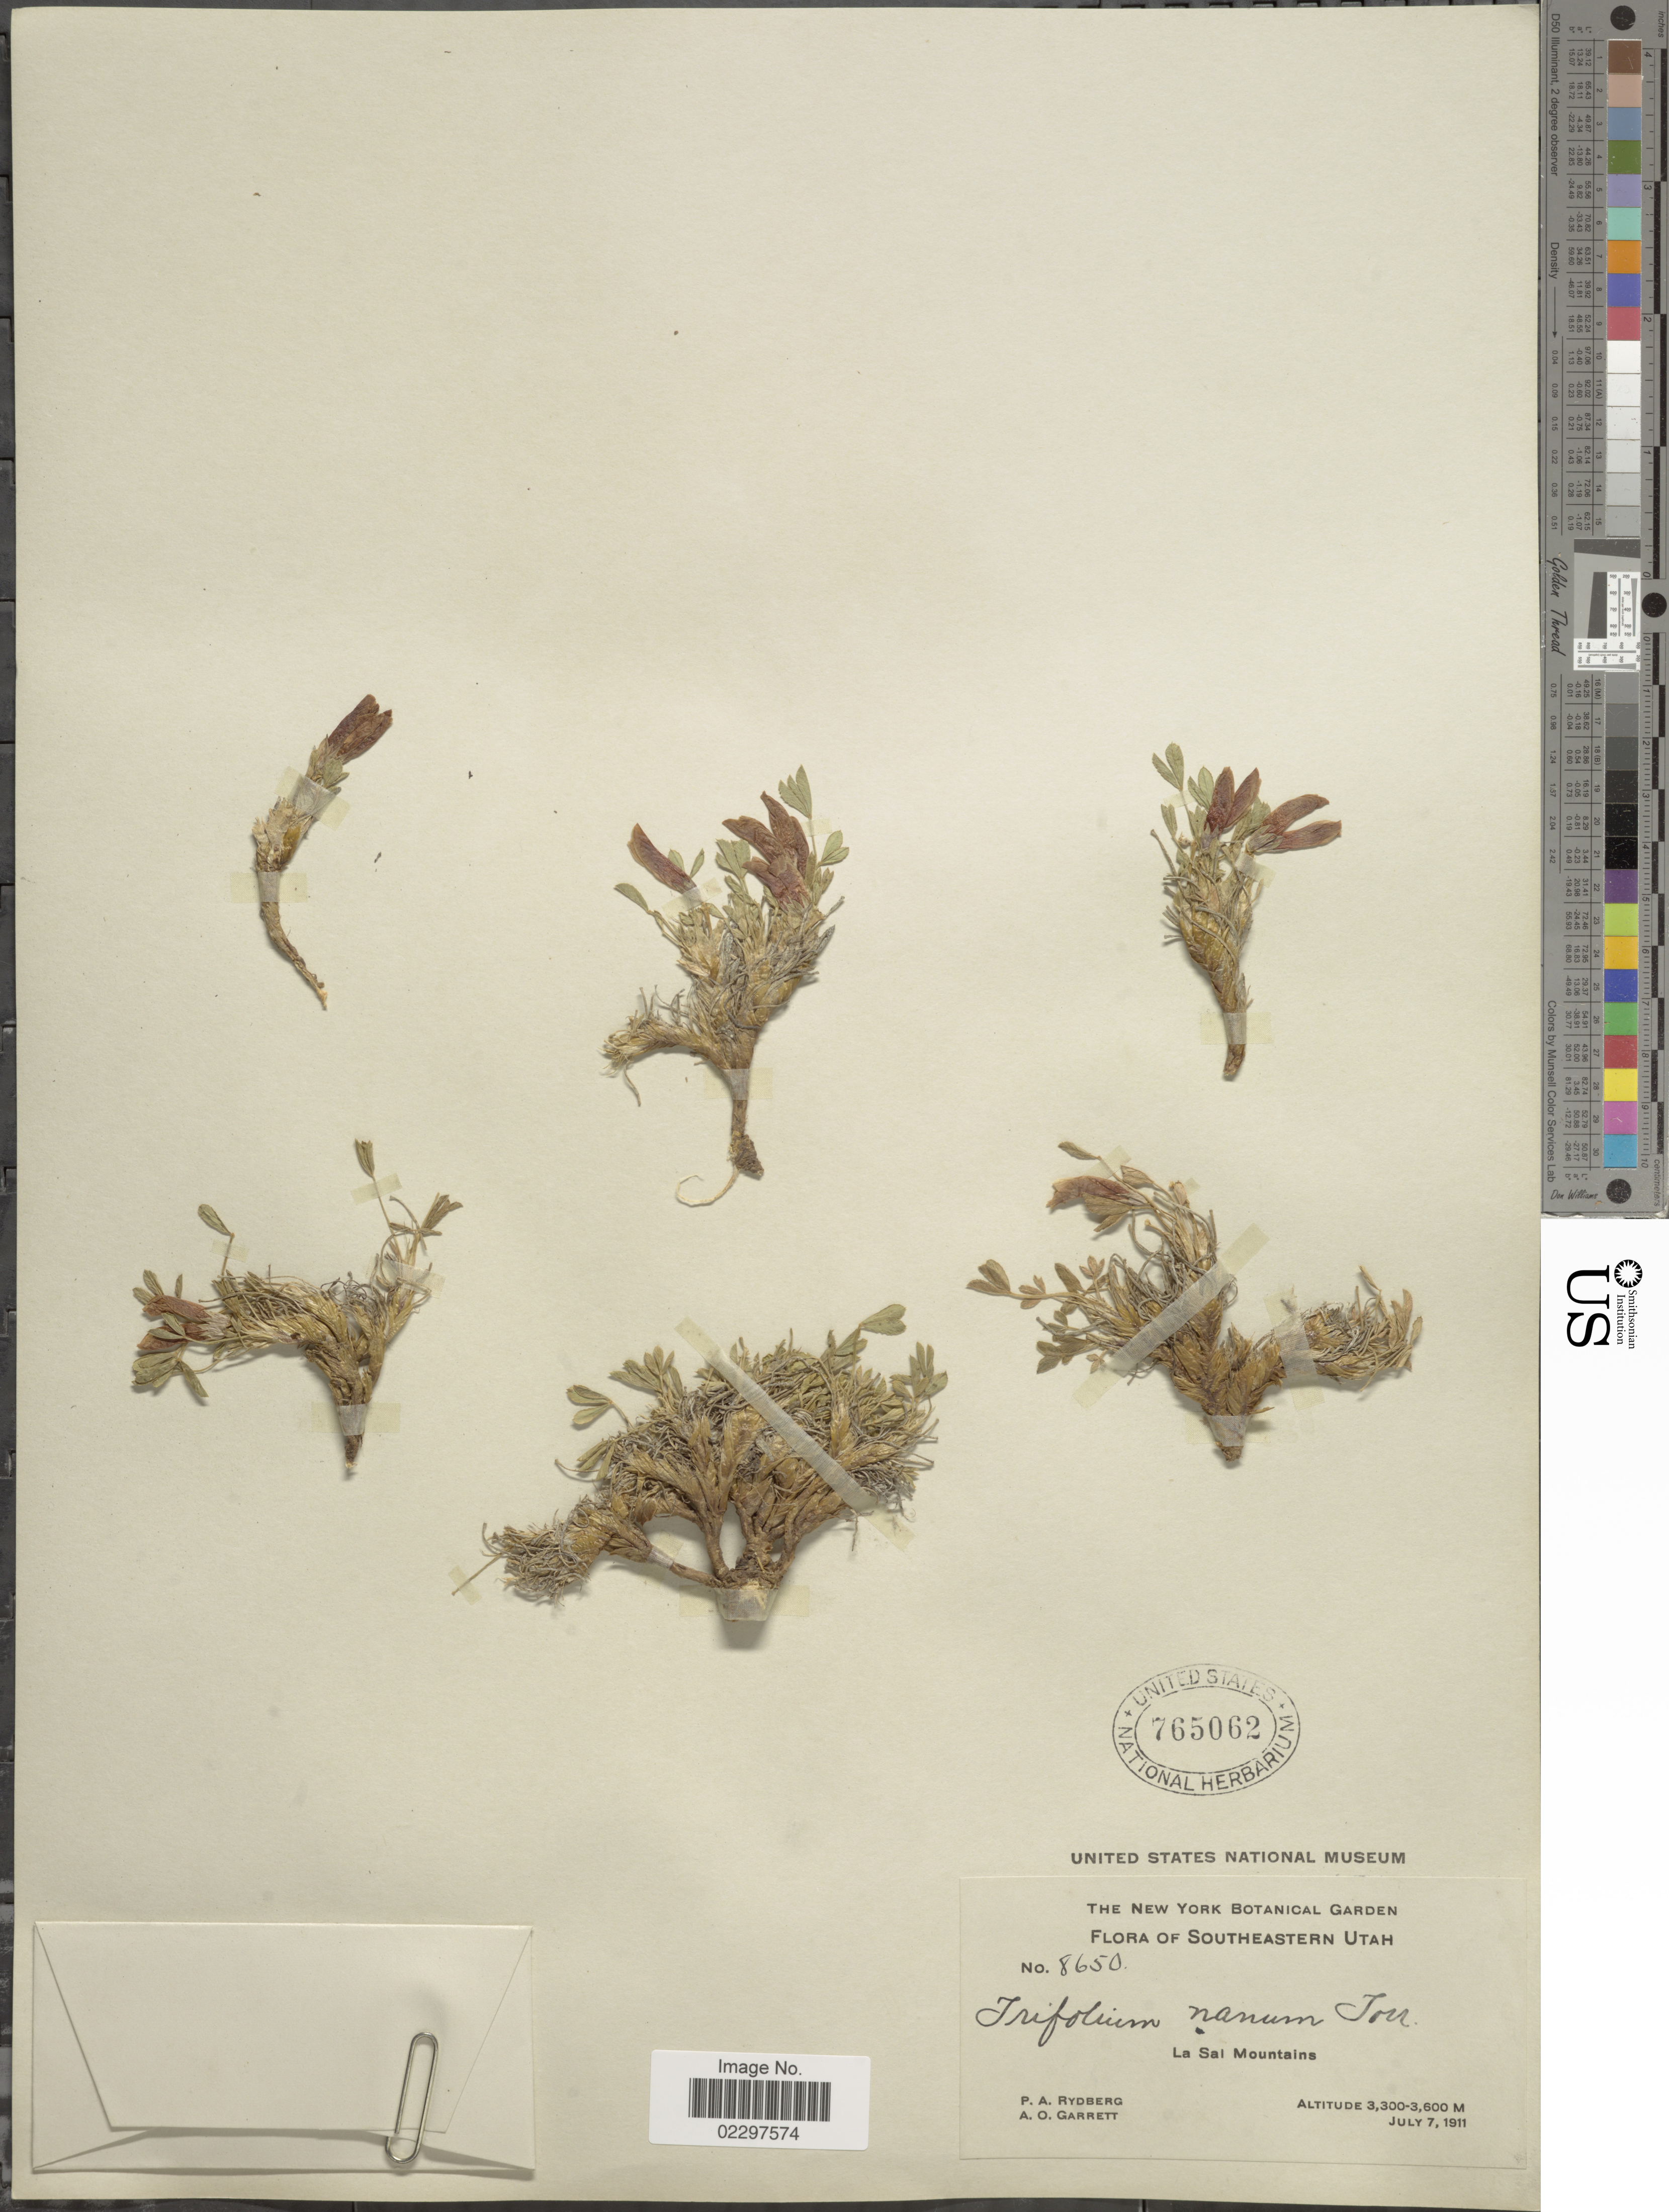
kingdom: Plantae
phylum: Tracheophyta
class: Magnoliopsida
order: Fabales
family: Fabaceae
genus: Trifolium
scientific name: Trifolium nanum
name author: Torr.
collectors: P. A. Rydberg & A. O. Garrett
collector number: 8650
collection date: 1911-07-07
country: United States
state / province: Utah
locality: Southeastern Utah. La Sal Mountains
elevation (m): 3300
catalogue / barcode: US 765062